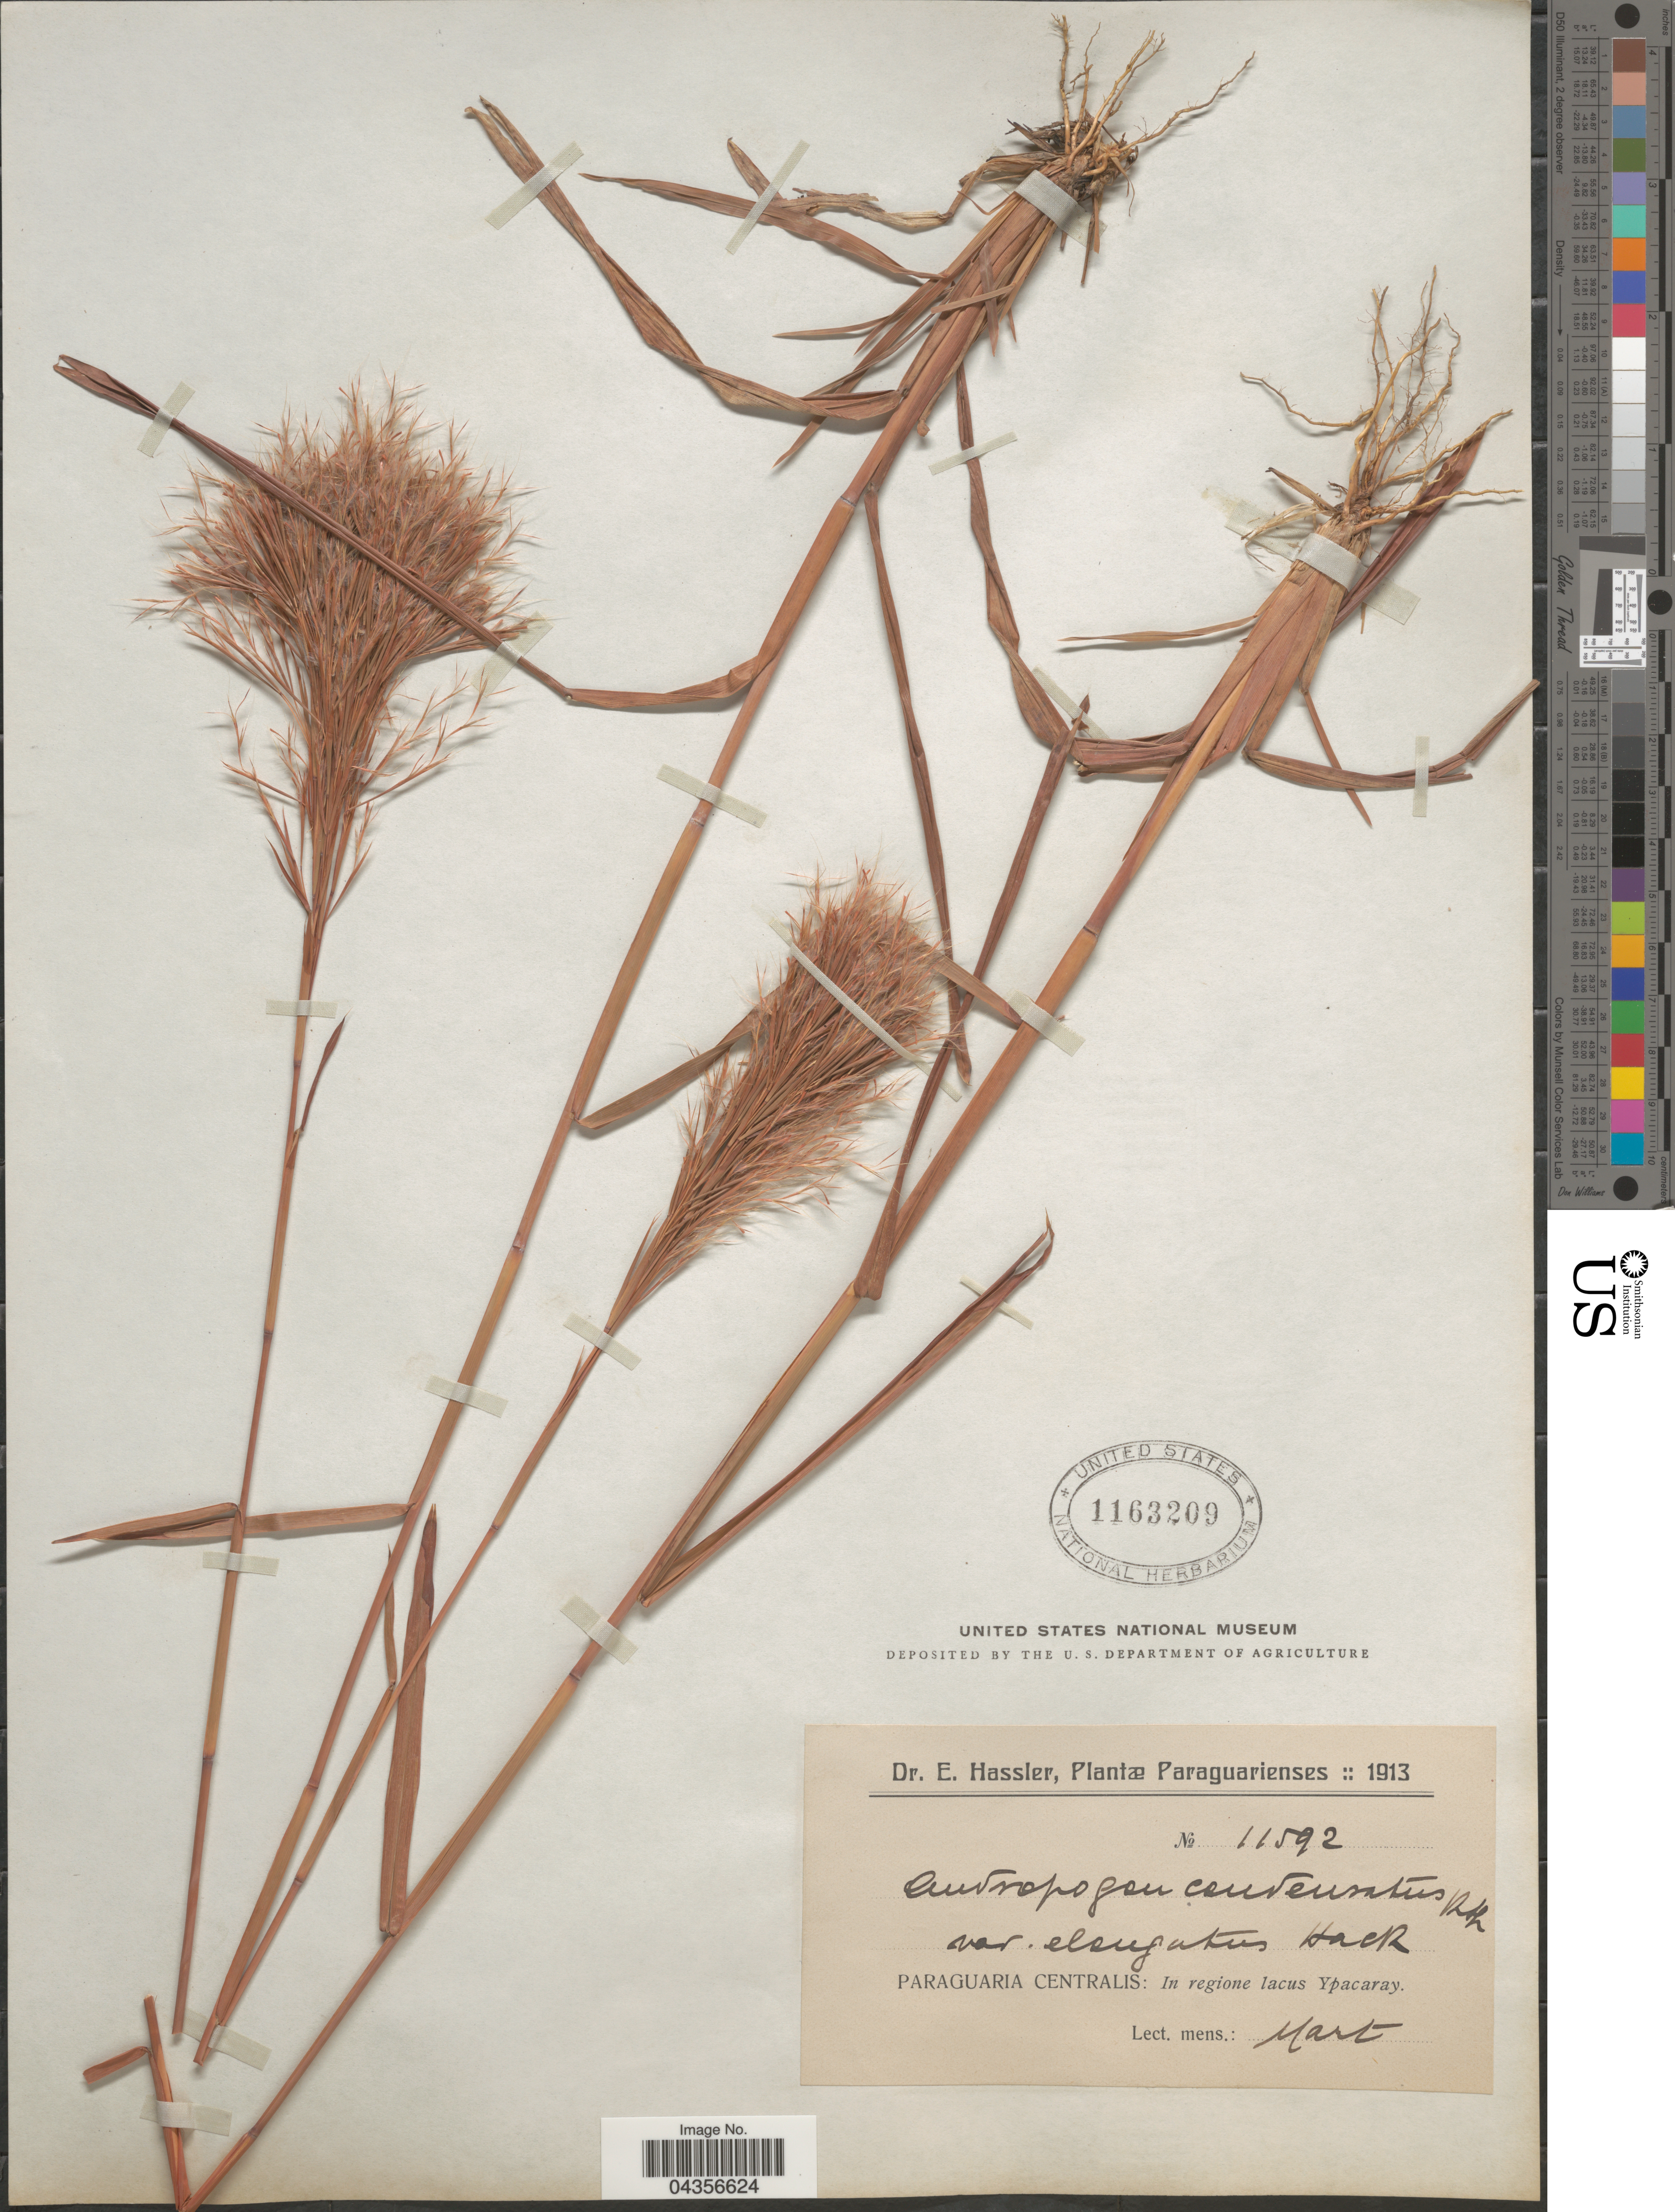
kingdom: Plantae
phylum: Tracheophyta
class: Liliopsida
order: Poales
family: Poaceae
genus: Schizachyrium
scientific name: Schizachyrium microstachyum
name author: (Desv. ex Ham.) Roseng. et al.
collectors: E. Hassler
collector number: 11592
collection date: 1913-03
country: Paraguay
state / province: Paraguari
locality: Paraguaria Centralis: In regione lacus Ypacaray.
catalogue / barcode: US 1163209